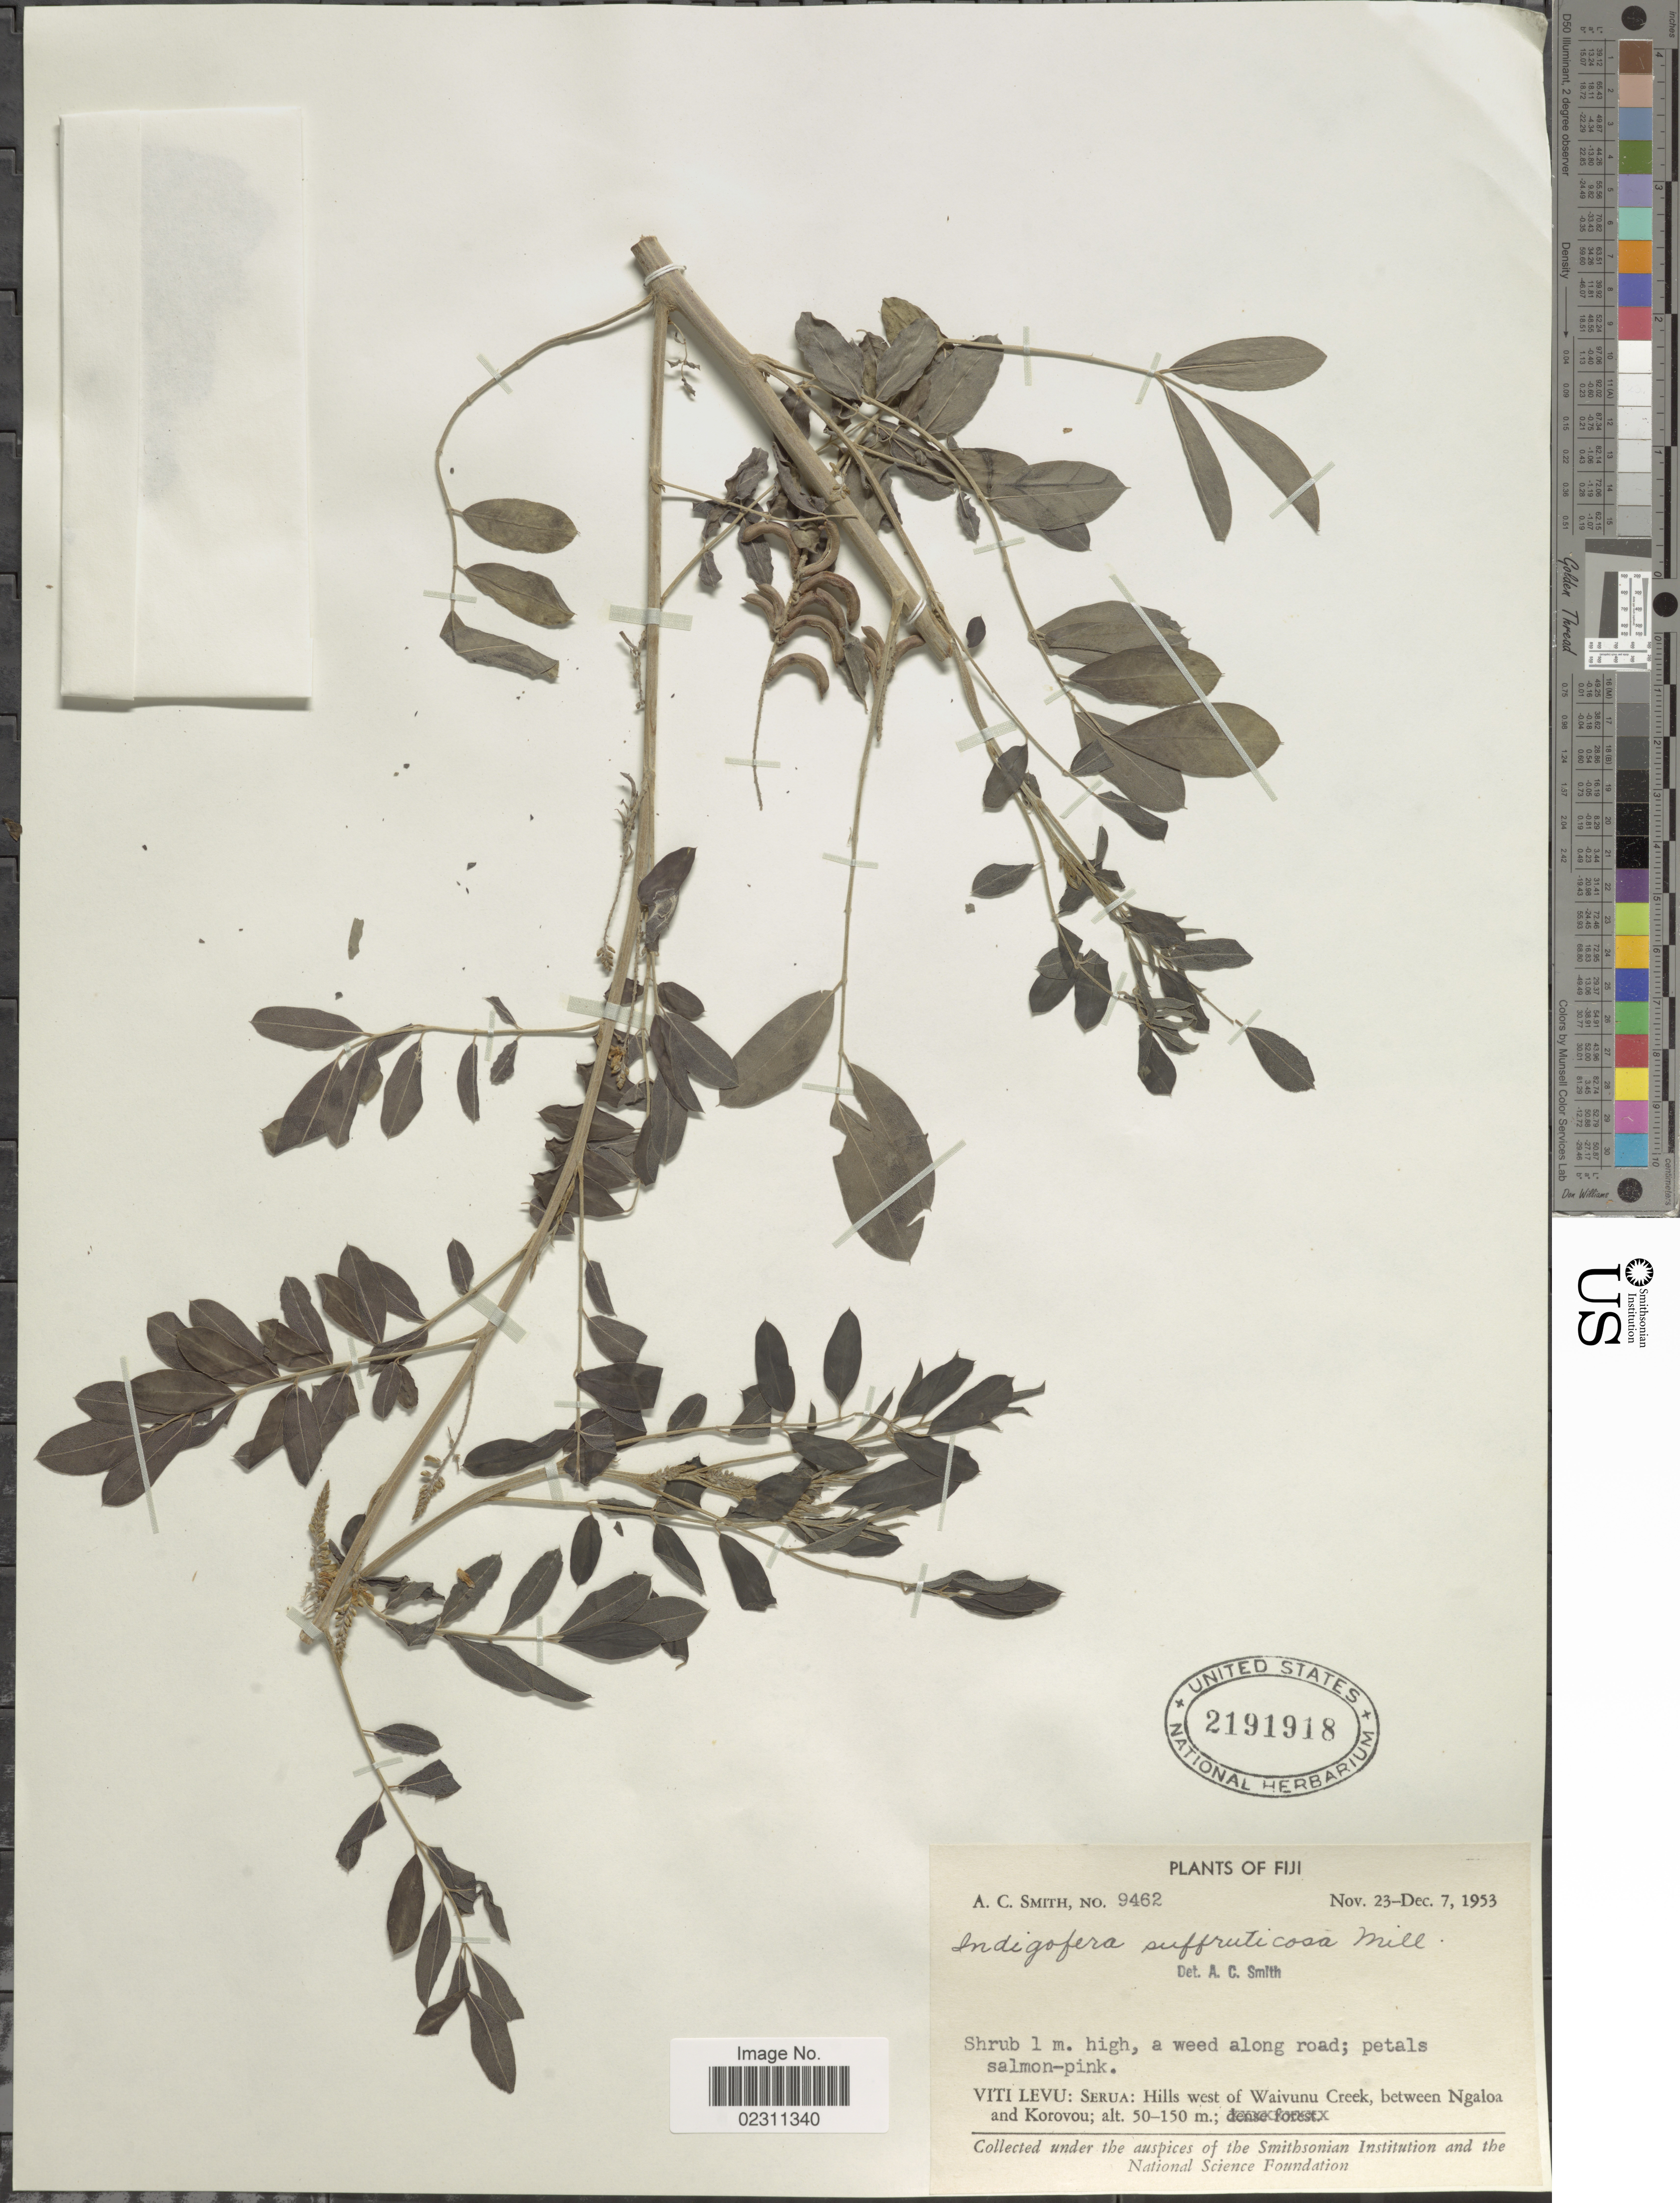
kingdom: Plantae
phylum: Tracheophyta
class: Magnoliopsida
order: Fabales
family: Fabaceae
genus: Indigofera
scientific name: Indigofera suffruticosa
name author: Mill.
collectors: A. C. Smith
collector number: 9462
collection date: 1953-11-23/1953-12-07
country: Fiji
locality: Viti Levu: Serua: Hills west of Waivunu Creek, between Ngaloa and Korovou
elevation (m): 50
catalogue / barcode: US 2191918